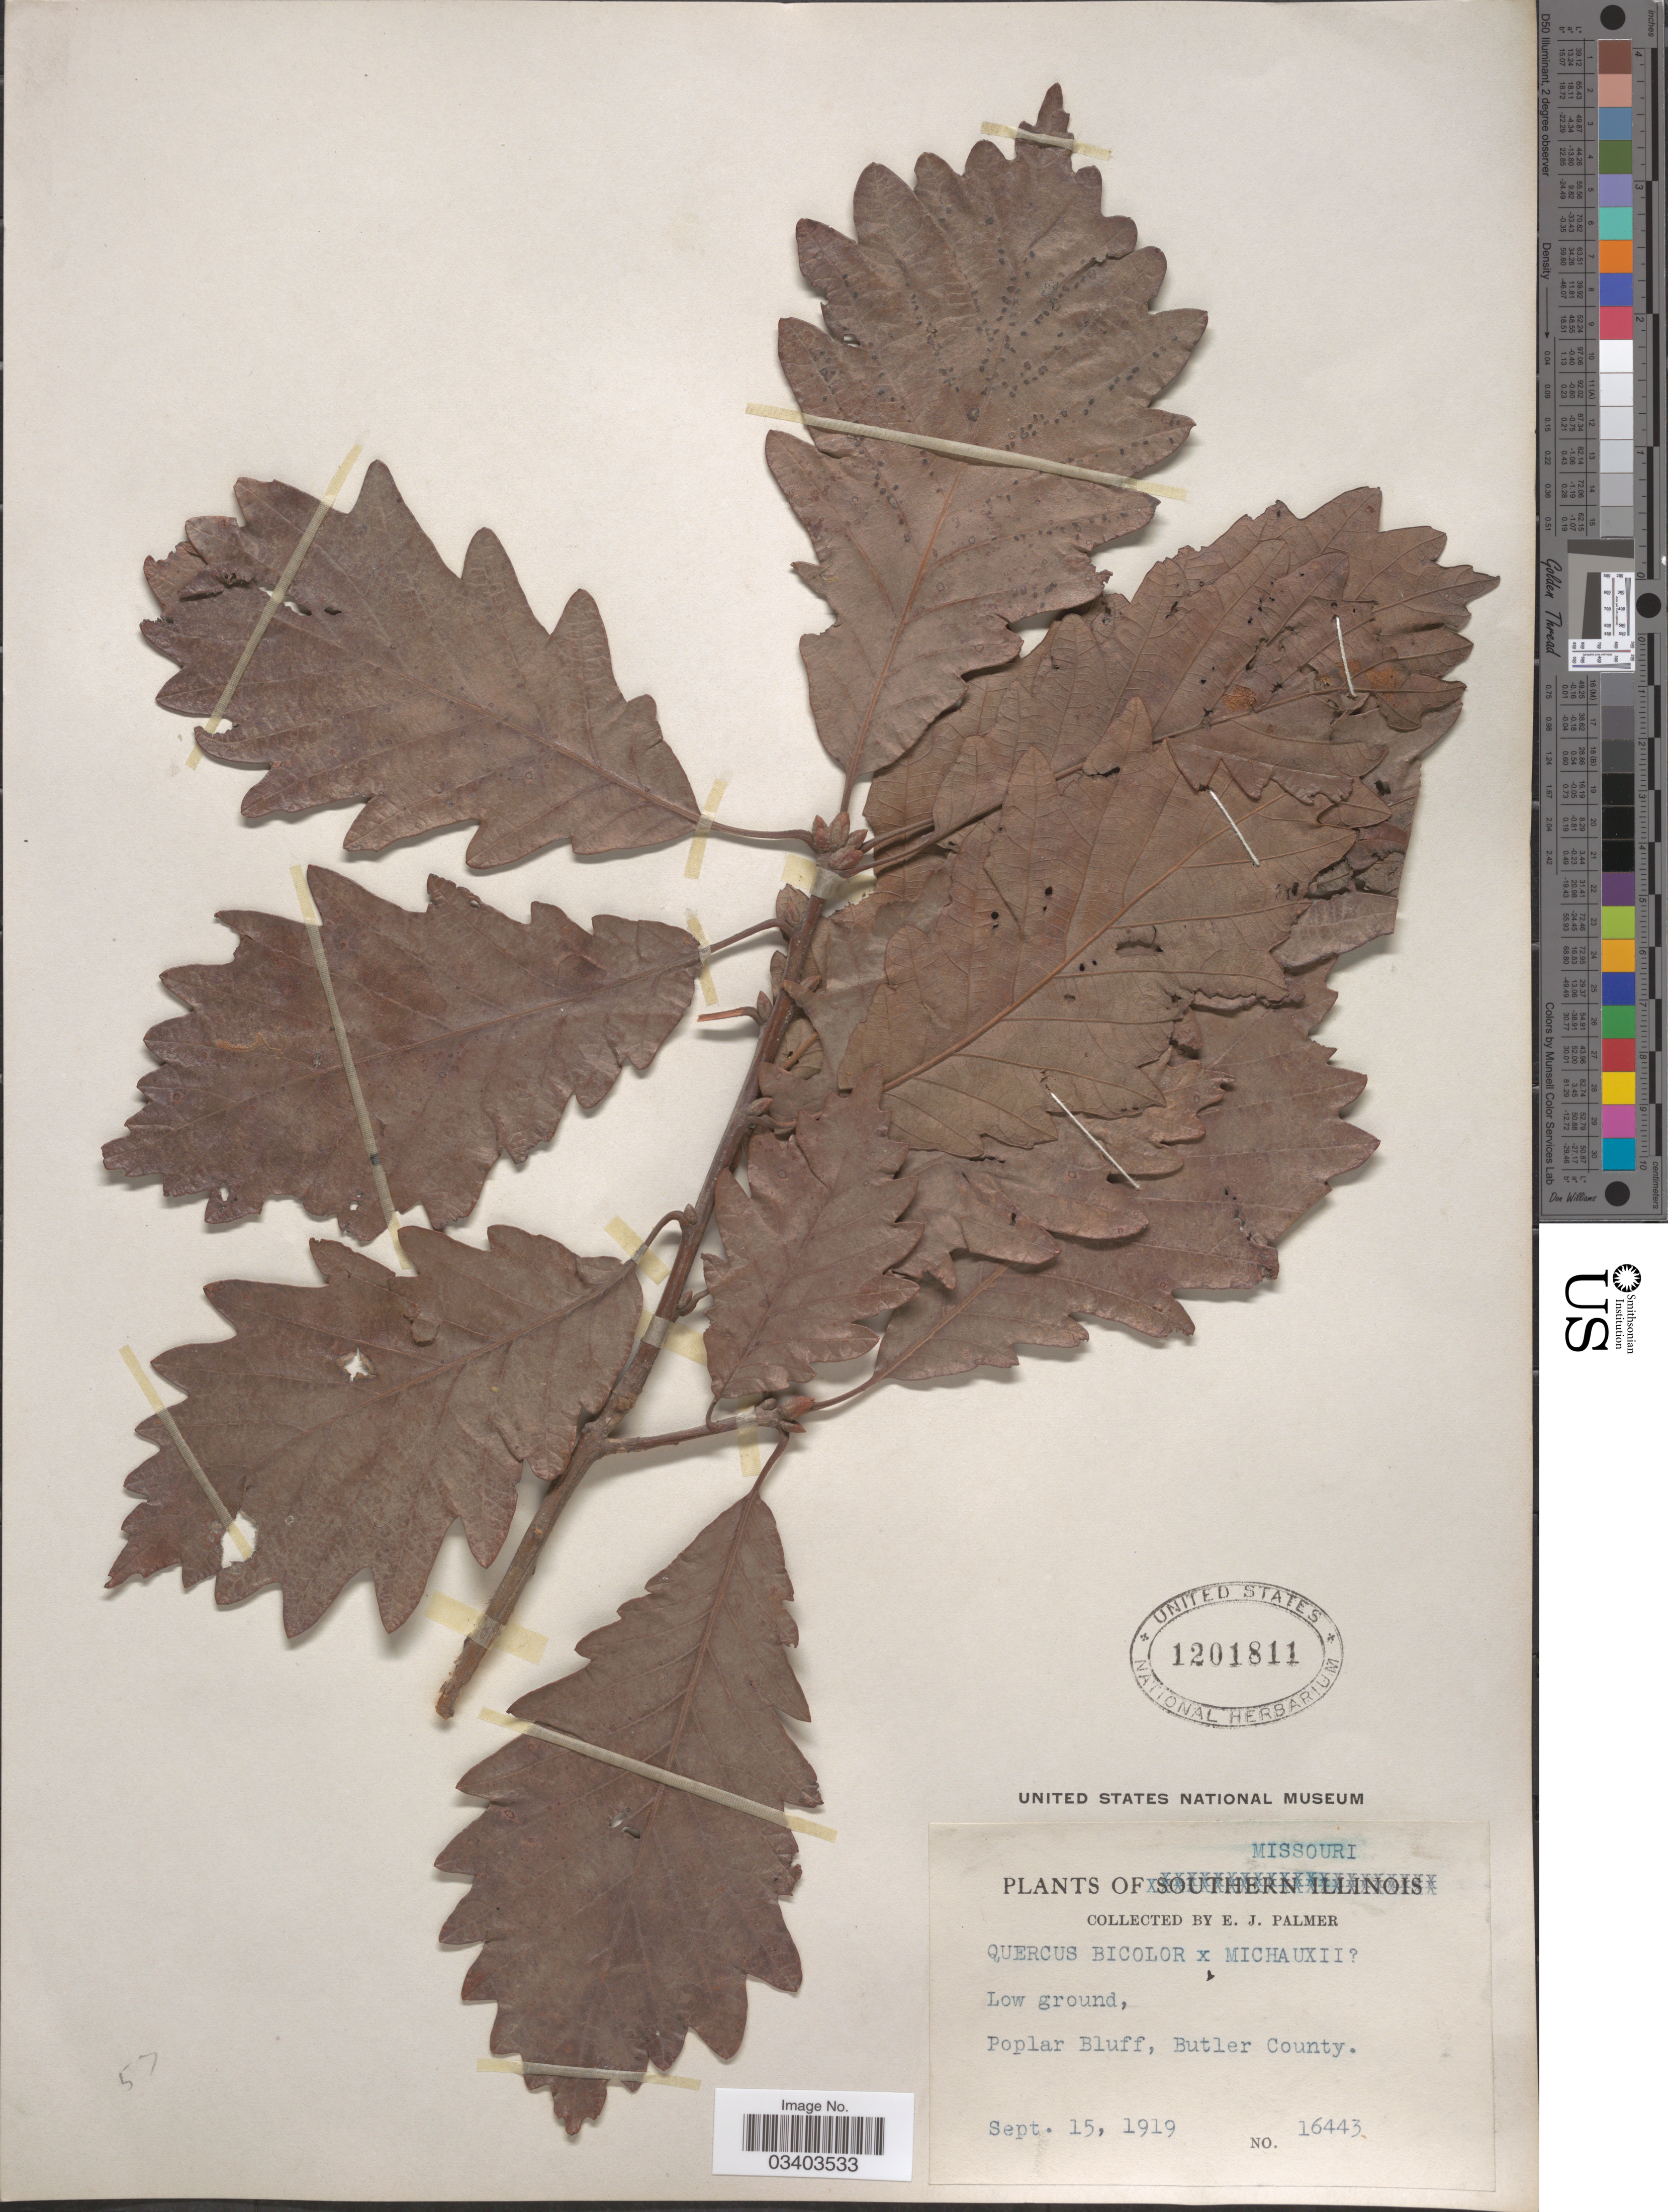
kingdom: Plantae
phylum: Tracheophyta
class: Magnoliopsida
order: Fagales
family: Fagaceae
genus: Quercus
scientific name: Quercus bicolor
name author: Willd.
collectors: E. J. Palmer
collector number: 16443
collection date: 1919-09-15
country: United States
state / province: Missouri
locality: Low ground, Poplar Bluff, Butler County.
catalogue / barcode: US 1201811